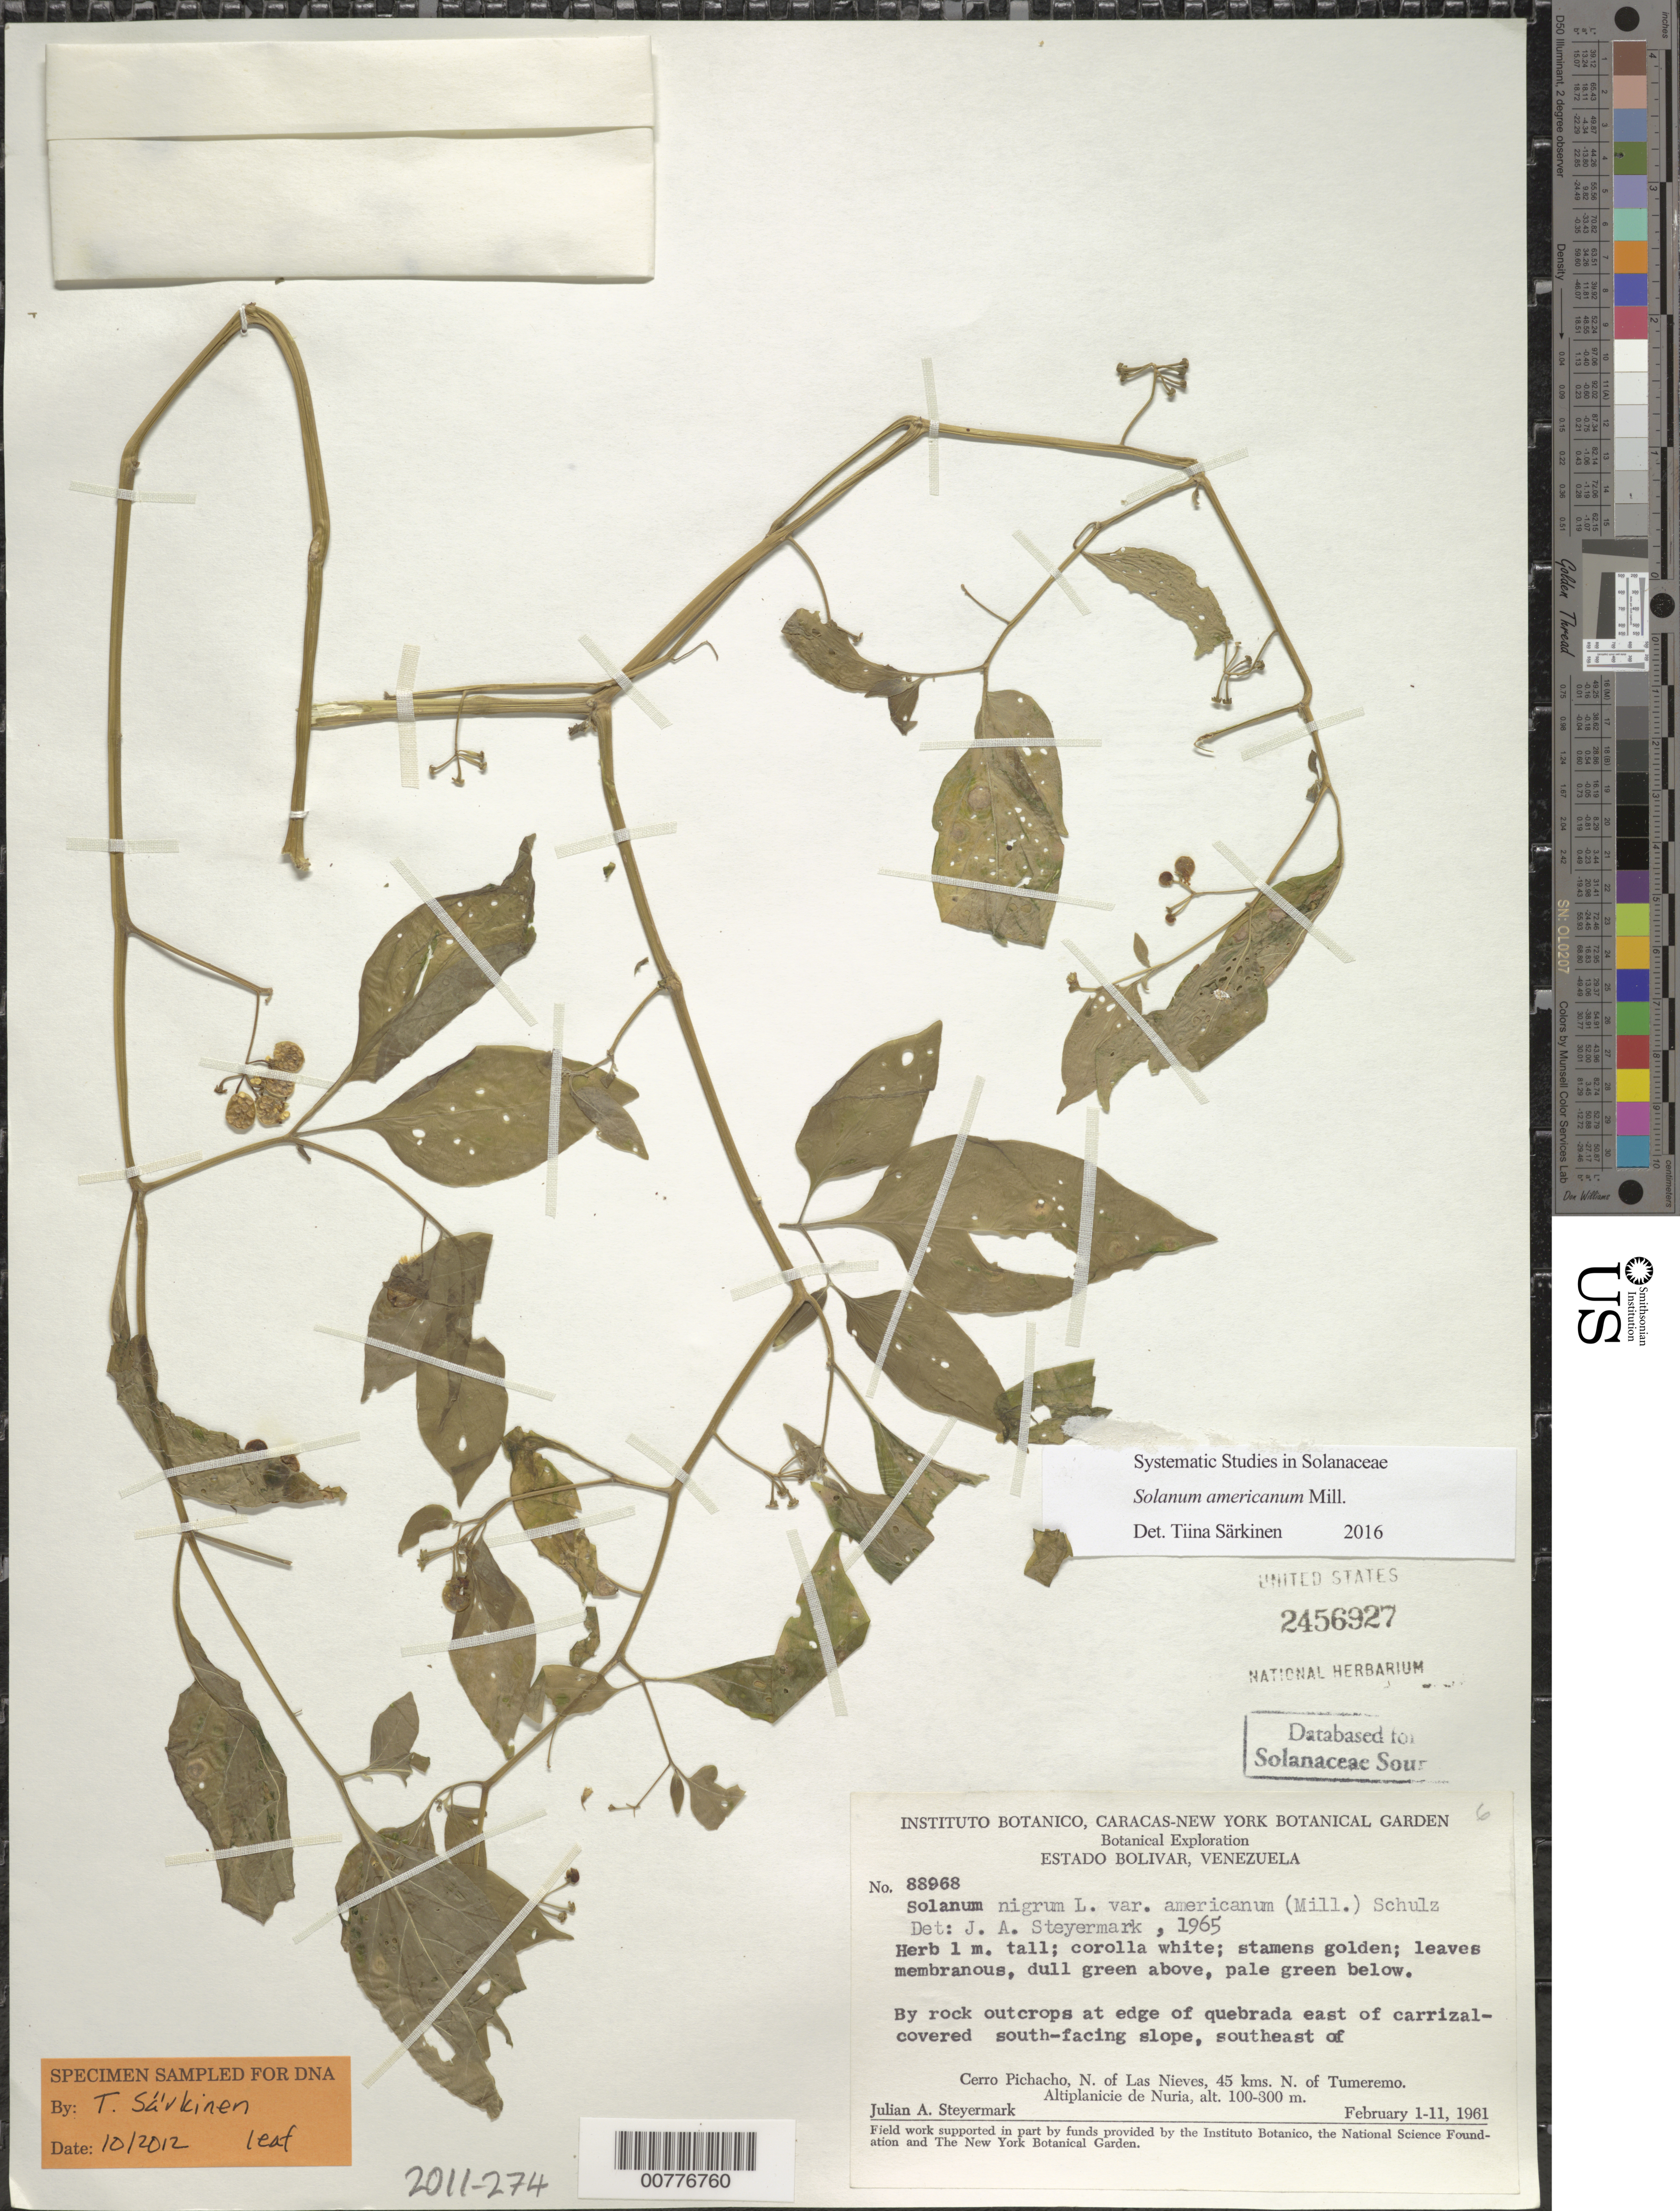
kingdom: Plantae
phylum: Tracheophyta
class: Magnoliopsida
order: Solanales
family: Solanaceae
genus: Solanum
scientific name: Solanum nigrum var. americanum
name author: (Mill.) O.E. Schulz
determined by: Steyermark, Julian A., (VEN)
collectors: J. Steyermark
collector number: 88968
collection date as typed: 2 Feb 1960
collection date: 1960-02-02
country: Venezuela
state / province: Bolívar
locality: Cerro El Picacho, N of Las Nieves, 45 km N of Tumeremo, Altiplanicie de Nuria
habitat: By rock outcrops at edge of quebrada E of carrizal-covered S-facing slope.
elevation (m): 100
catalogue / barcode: US 2456927